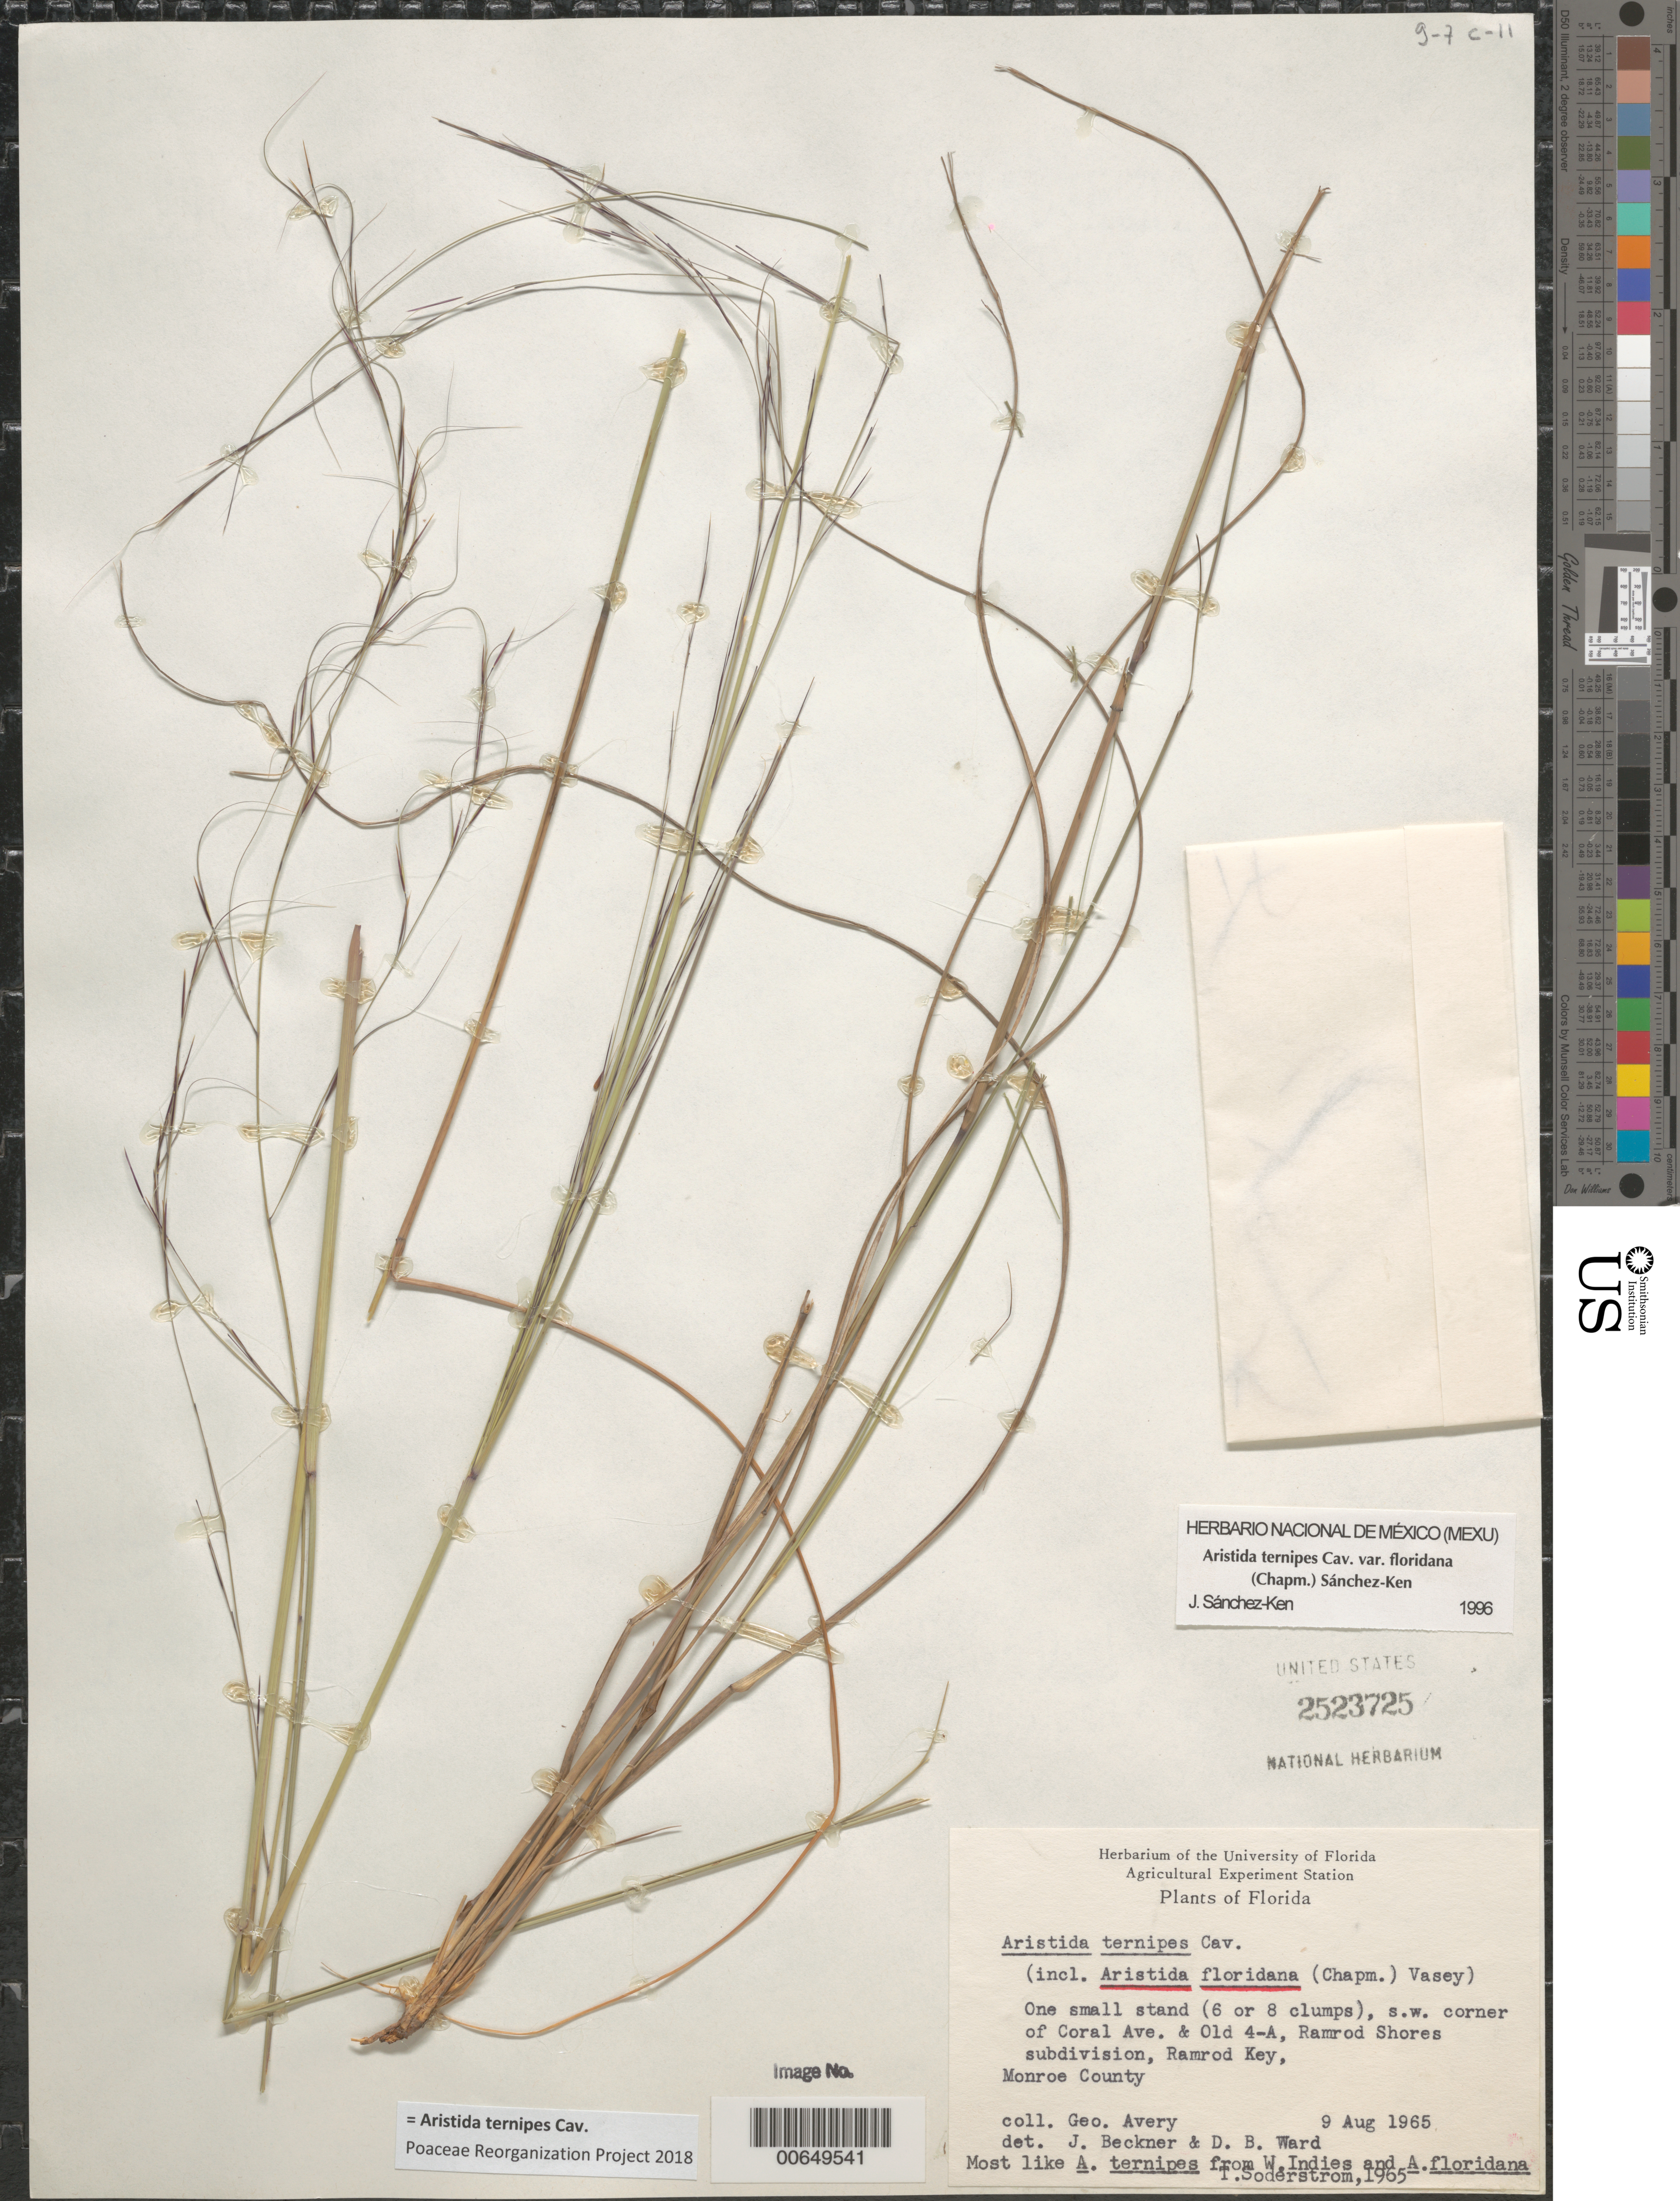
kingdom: Plantae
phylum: Tracheophyta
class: Liliopsida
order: Poales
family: Poaceae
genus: Aristida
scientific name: Aristida ternipes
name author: Cav.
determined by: Poaceae Reorganization Project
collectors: G. N. Avery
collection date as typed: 08 Sep 1965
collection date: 1965-09-08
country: United States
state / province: Florida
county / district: Monroe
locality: SW corner of Coral Ave. + Old 4-A, Ramrod Shores subdivision, Ramrod Key.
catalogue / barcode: US 2523725